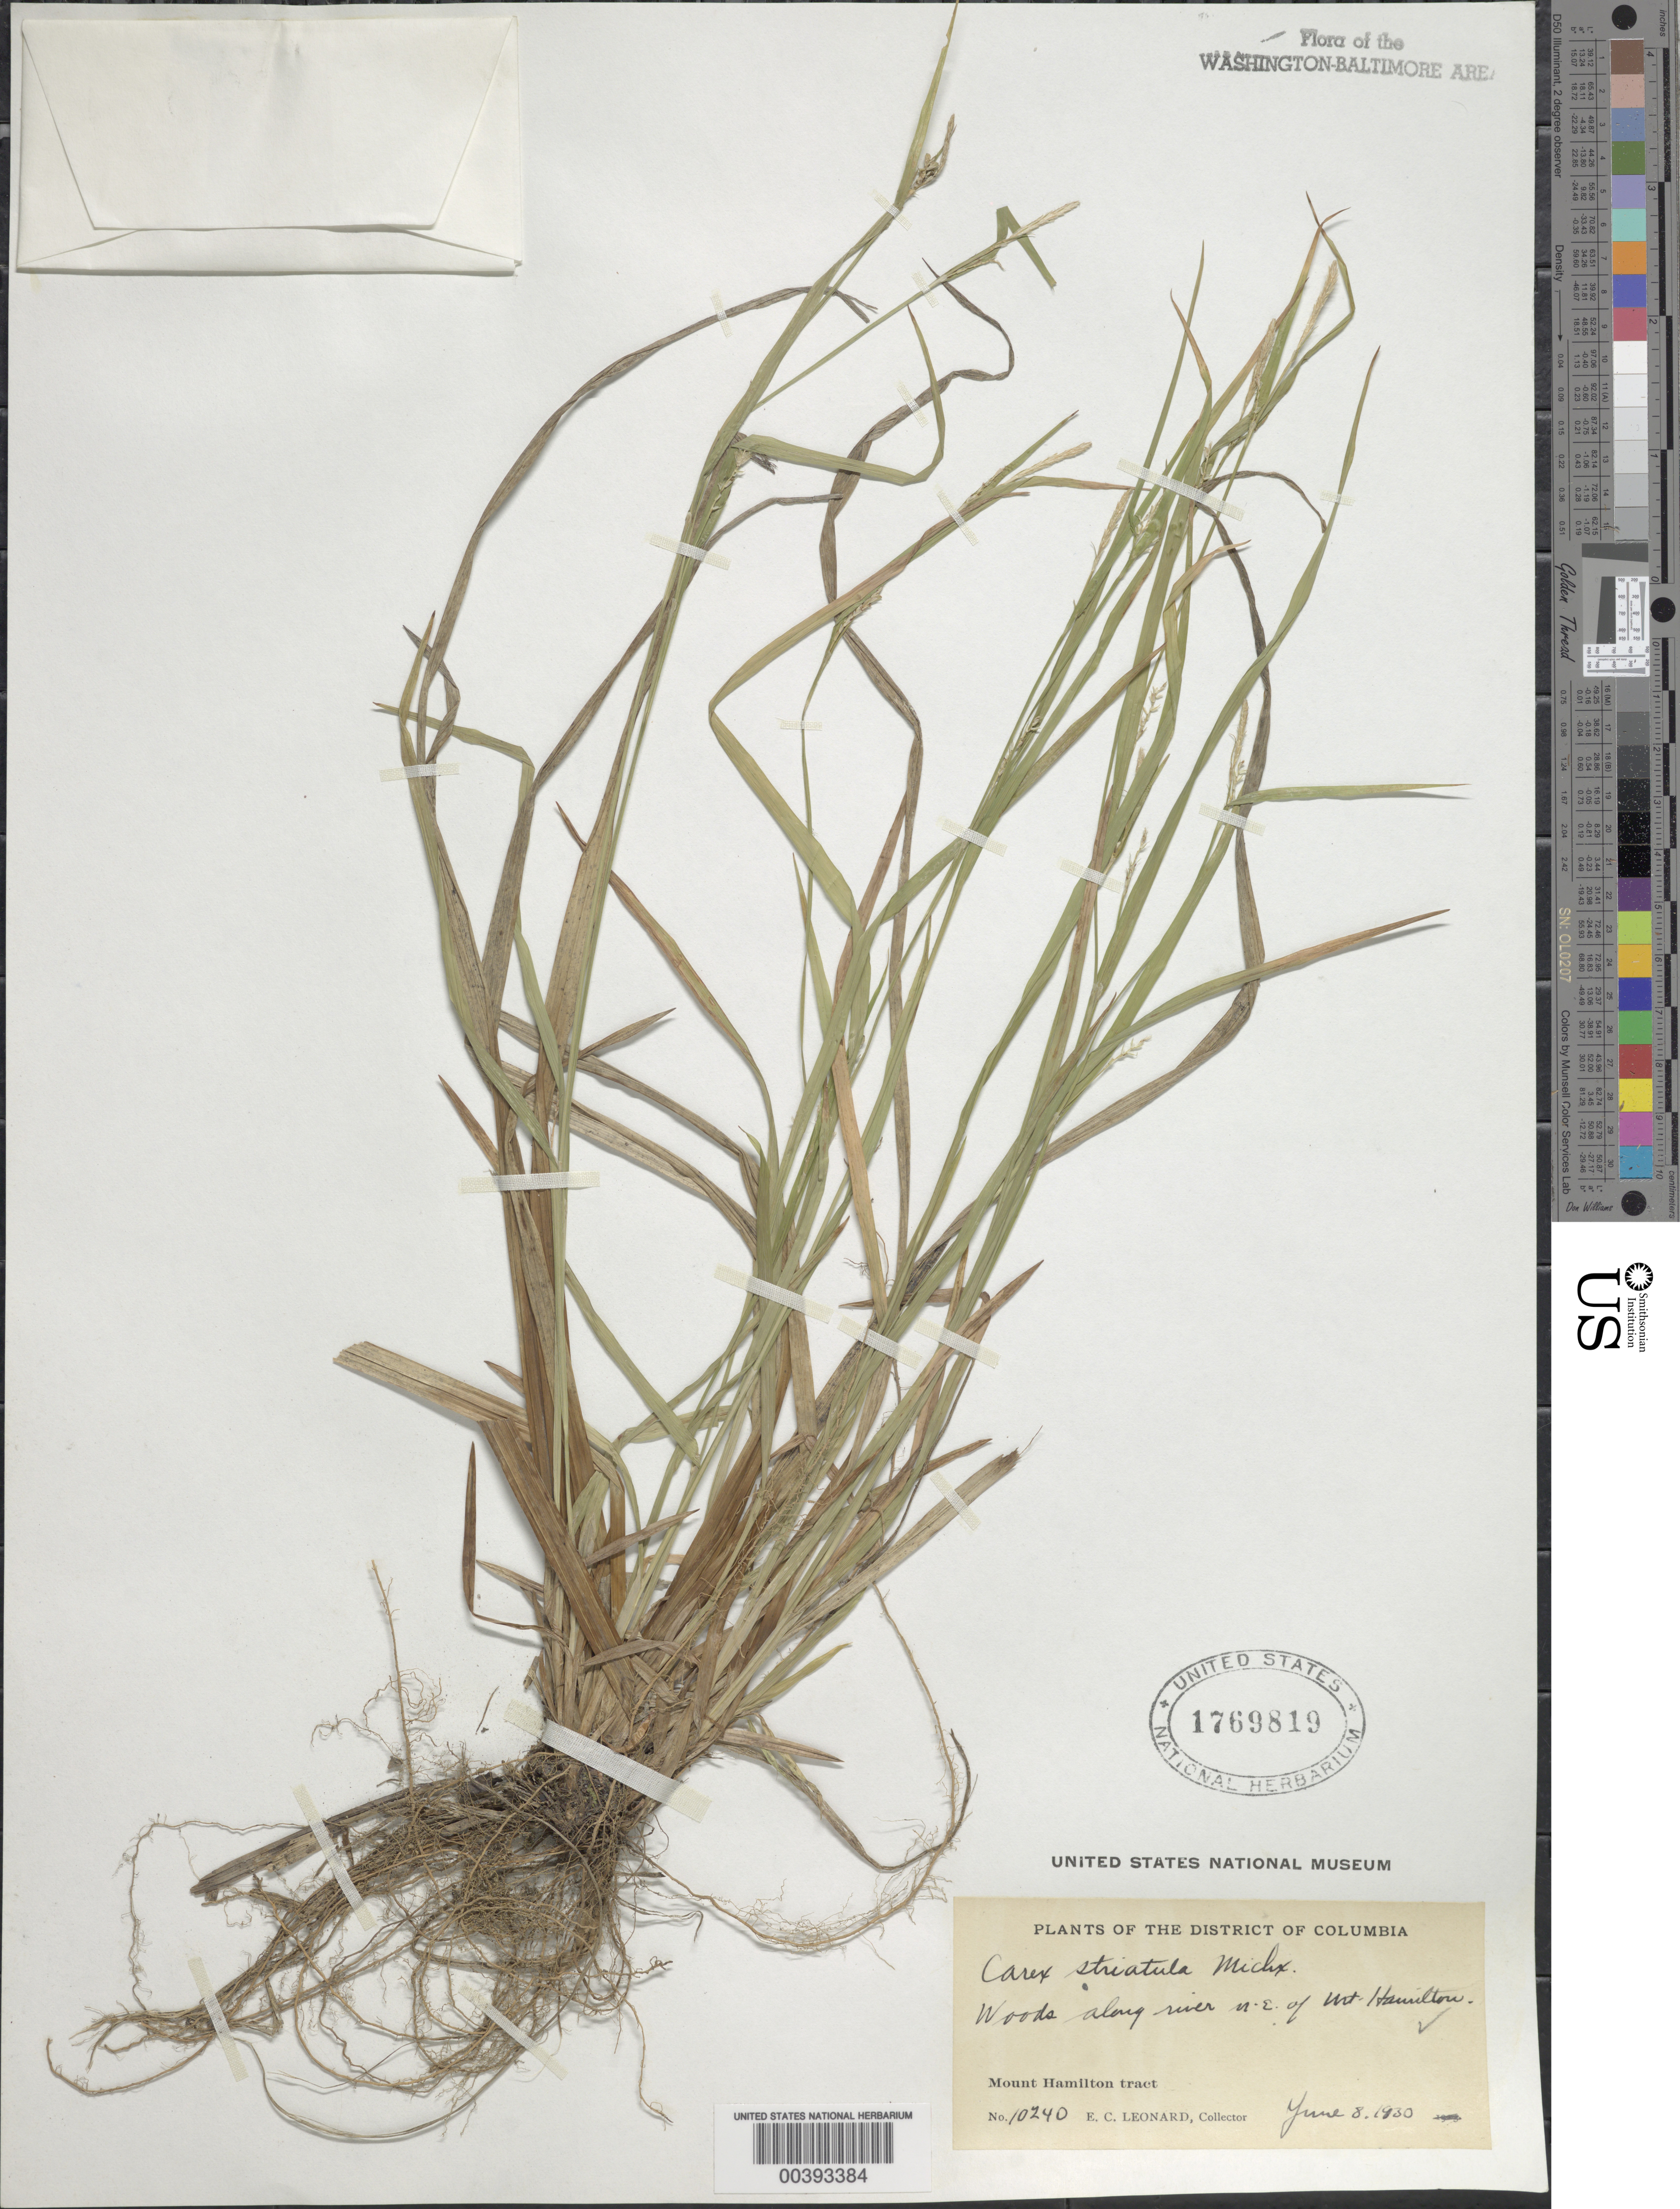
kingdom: Plantae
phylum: Tracheophyta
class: Liliopsida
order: Poales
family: Cyperaceae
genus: Carex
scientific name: Carex striatula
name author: Michx.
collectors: E. C. Leonard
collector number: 10240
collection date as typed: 08 Jun 1930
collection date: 1930-06-08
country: United States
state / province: District of Columbia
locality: northeast of Mount Hamilton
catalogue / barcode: US 1769819